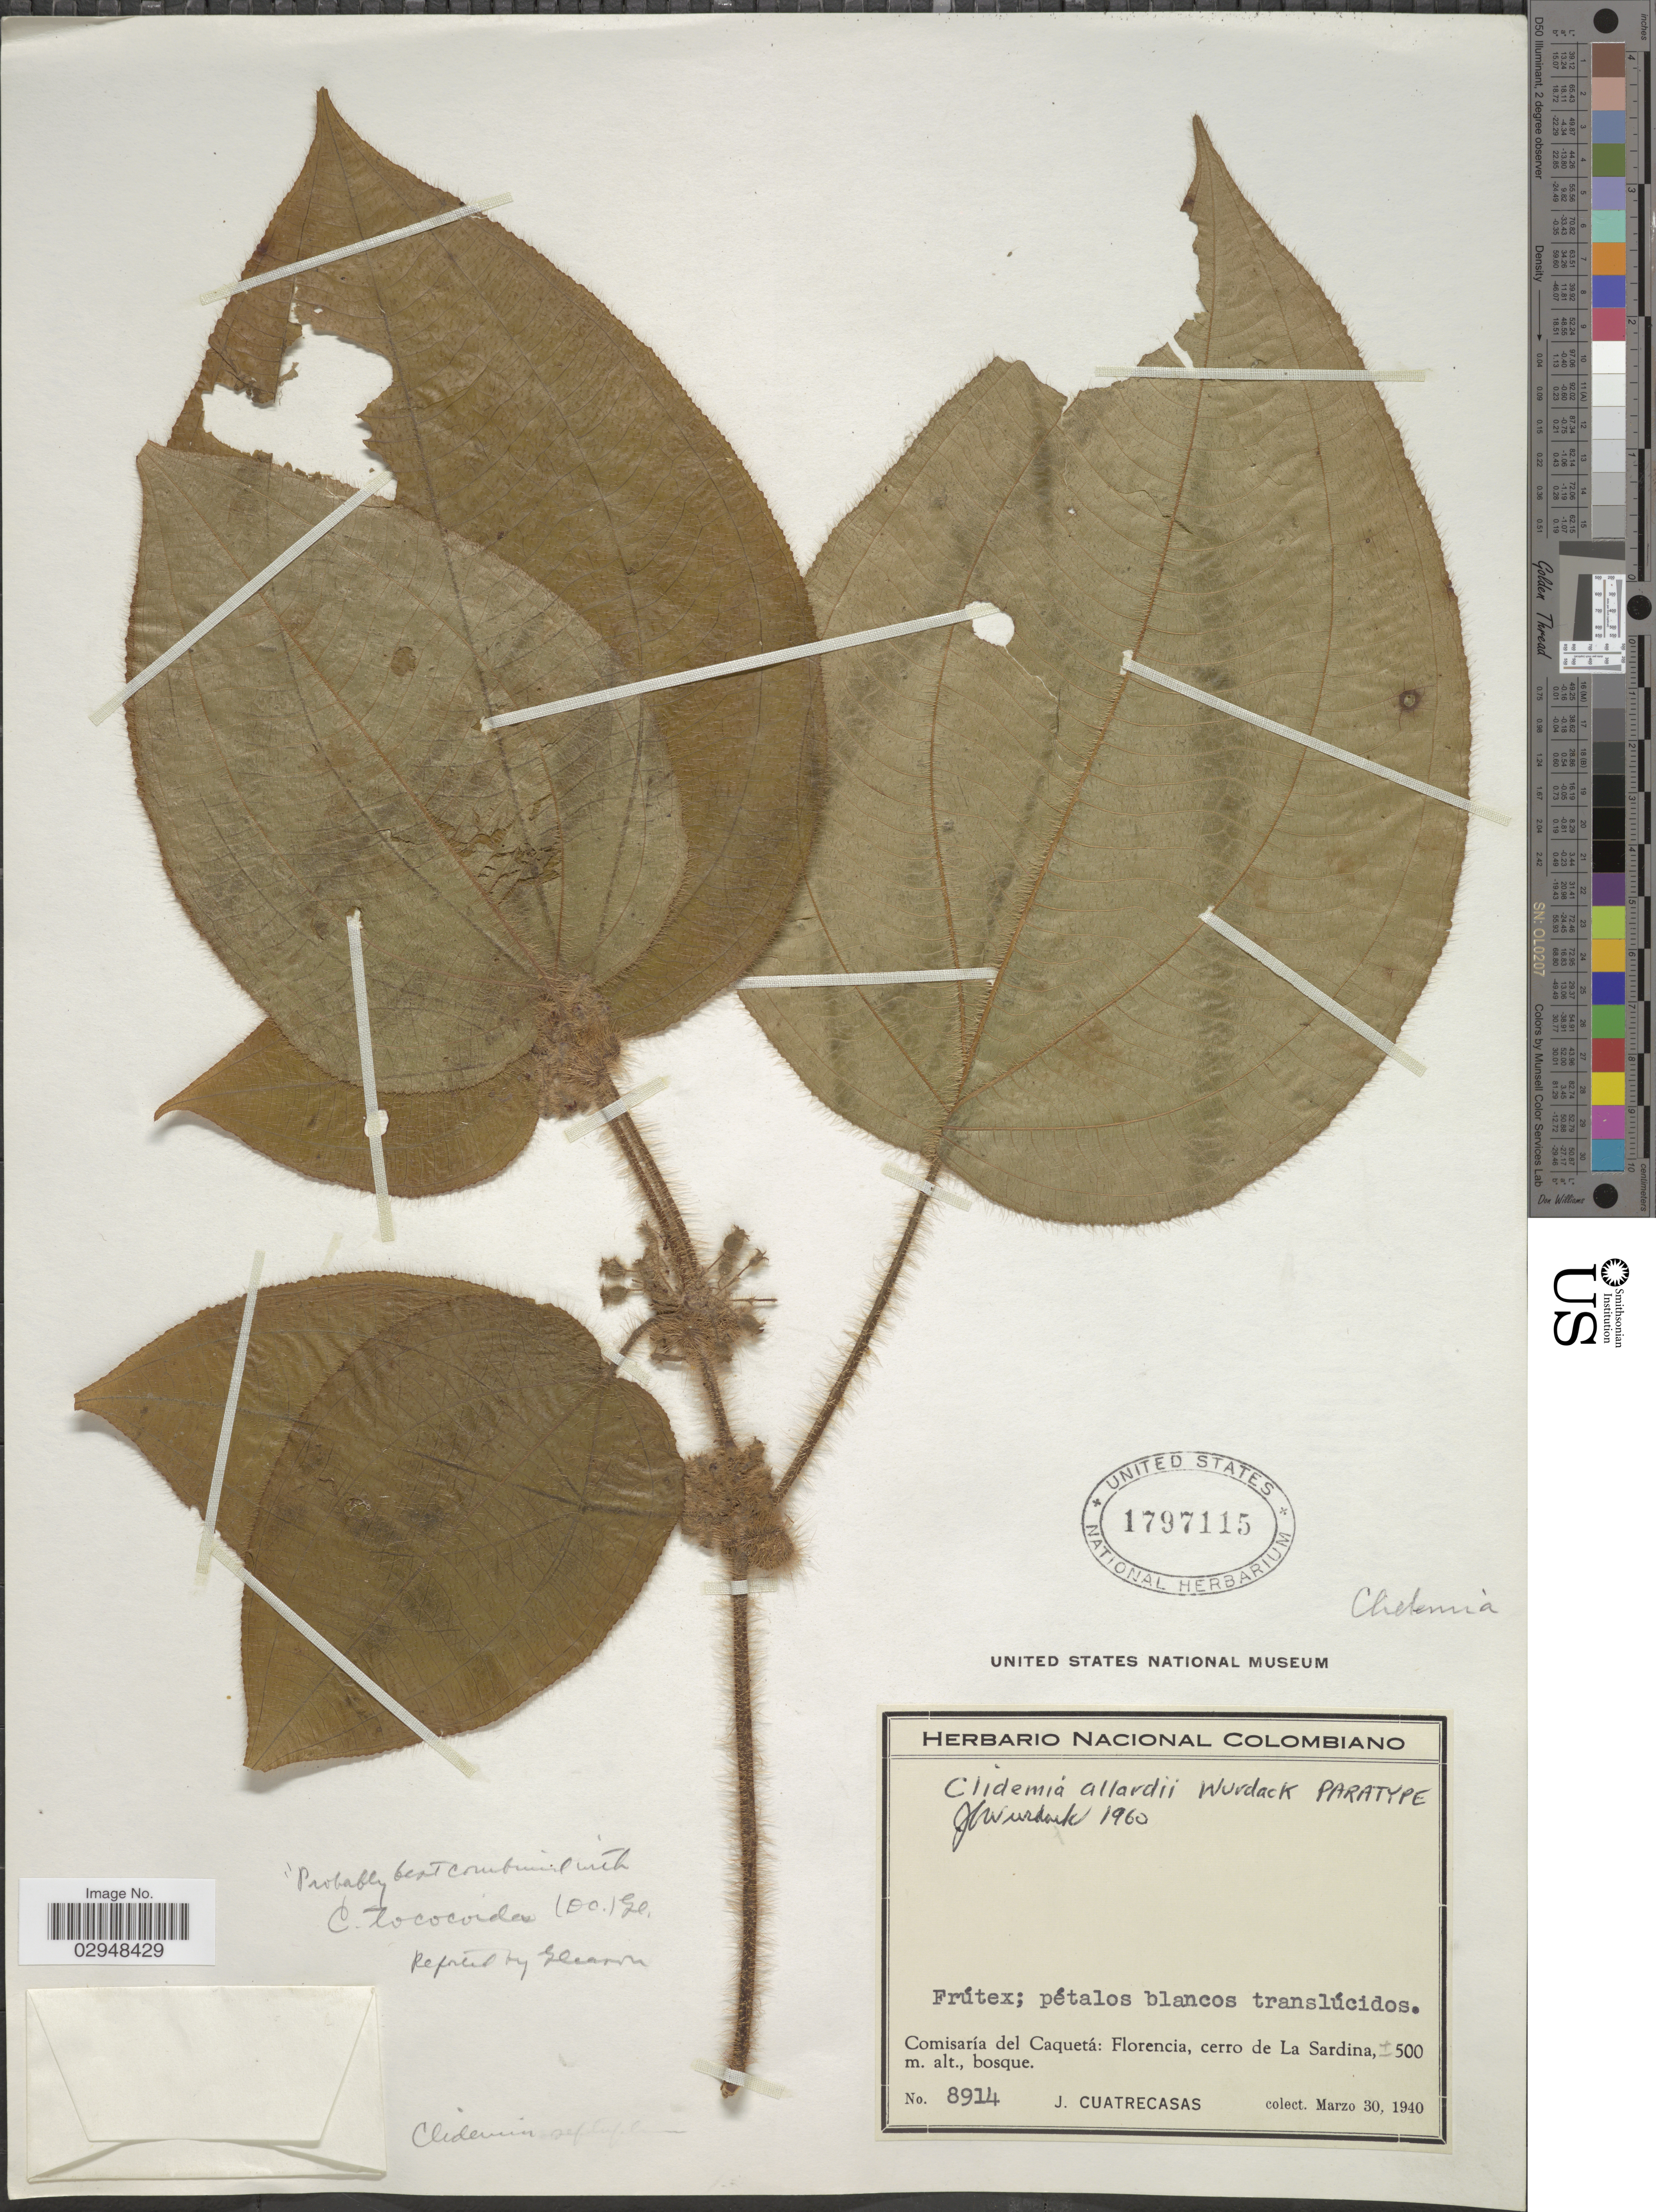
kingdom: Plantae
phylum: Tracheophyta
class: Magnoliopsida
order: Myrtales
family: Melastomataceae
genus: Clidemia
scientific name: Clidemia allardii subsp. allardii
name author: Wurdack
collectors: J. Cuatrecasas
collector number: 8914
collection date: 1940-03-30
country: Colombia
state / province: Caquetá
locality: Comisaría del Caquetá, Florencia, cerro de La Sardina.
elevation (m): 500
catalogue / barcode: US 1797115